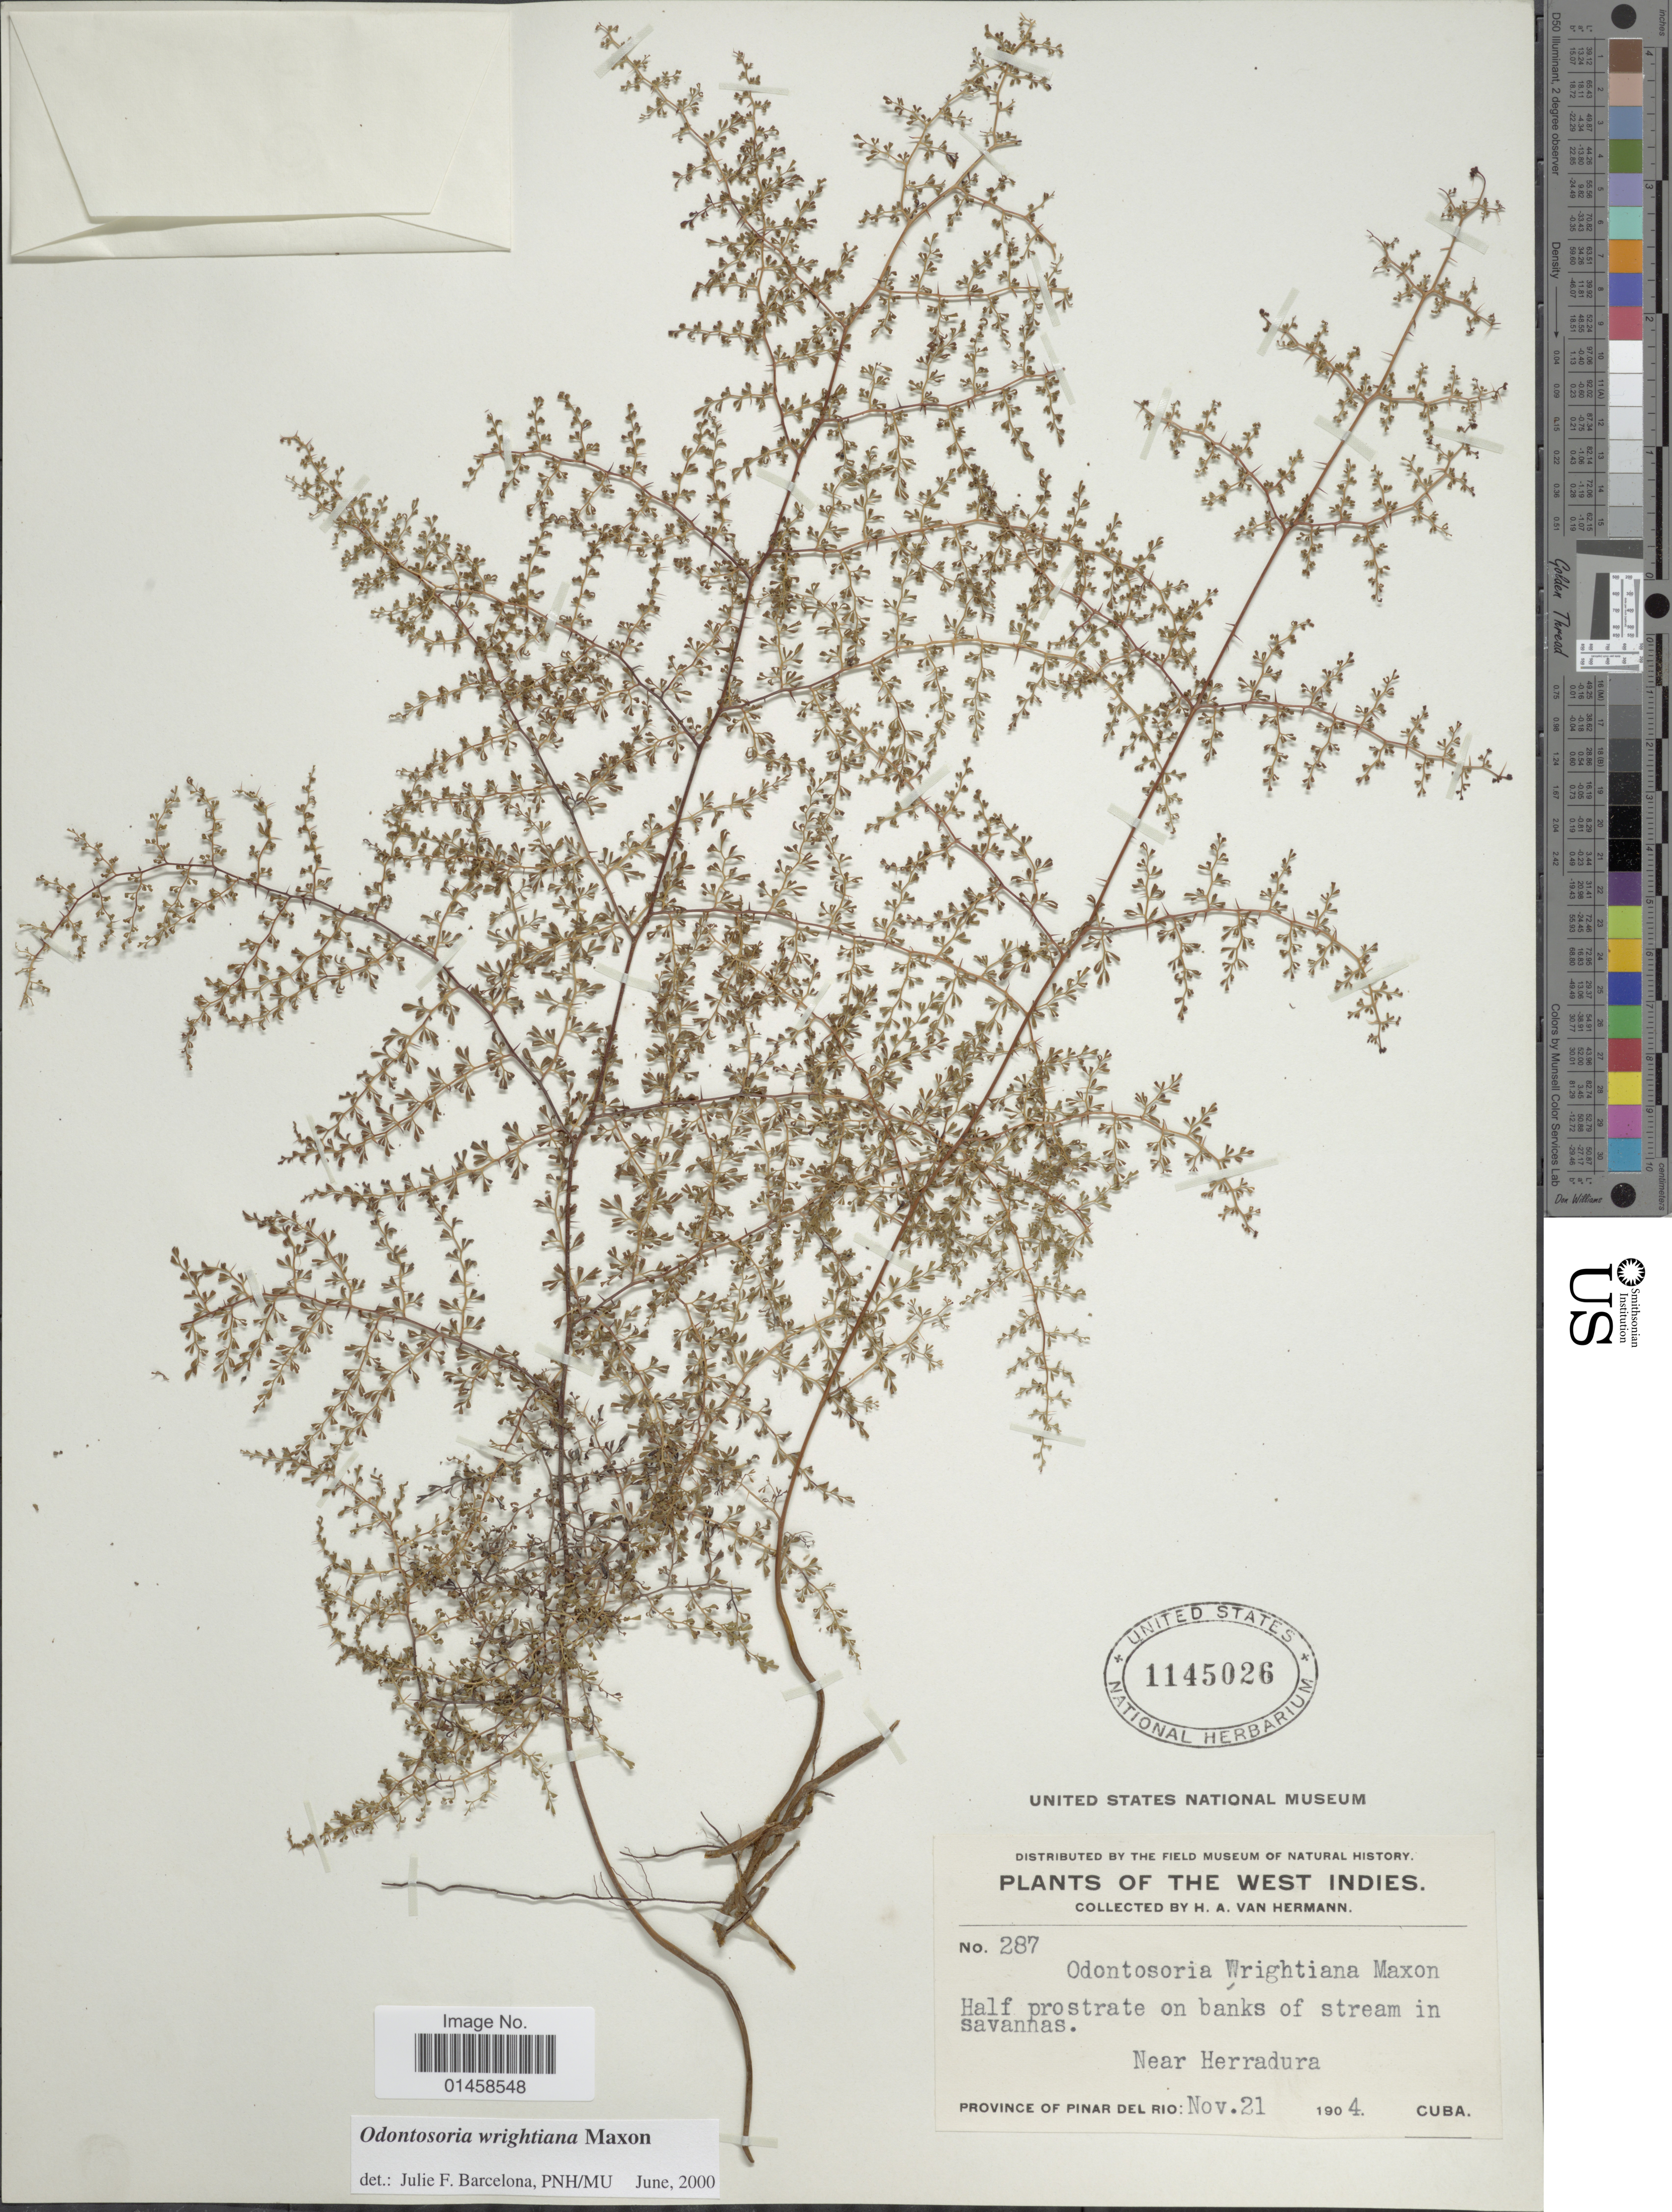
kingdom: Plantae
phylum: Tracheophyta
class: Polypodiopsida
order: Polypodiales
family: Lindsaeaceae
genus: Odontosoria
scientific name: Odontosoria wrightiana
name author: Maxon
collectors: H. A. Van Hermann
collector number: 287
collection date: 1904-11-21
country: Cuba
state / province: Pinar del Río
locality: Near Herradura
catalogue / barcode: US 1145026